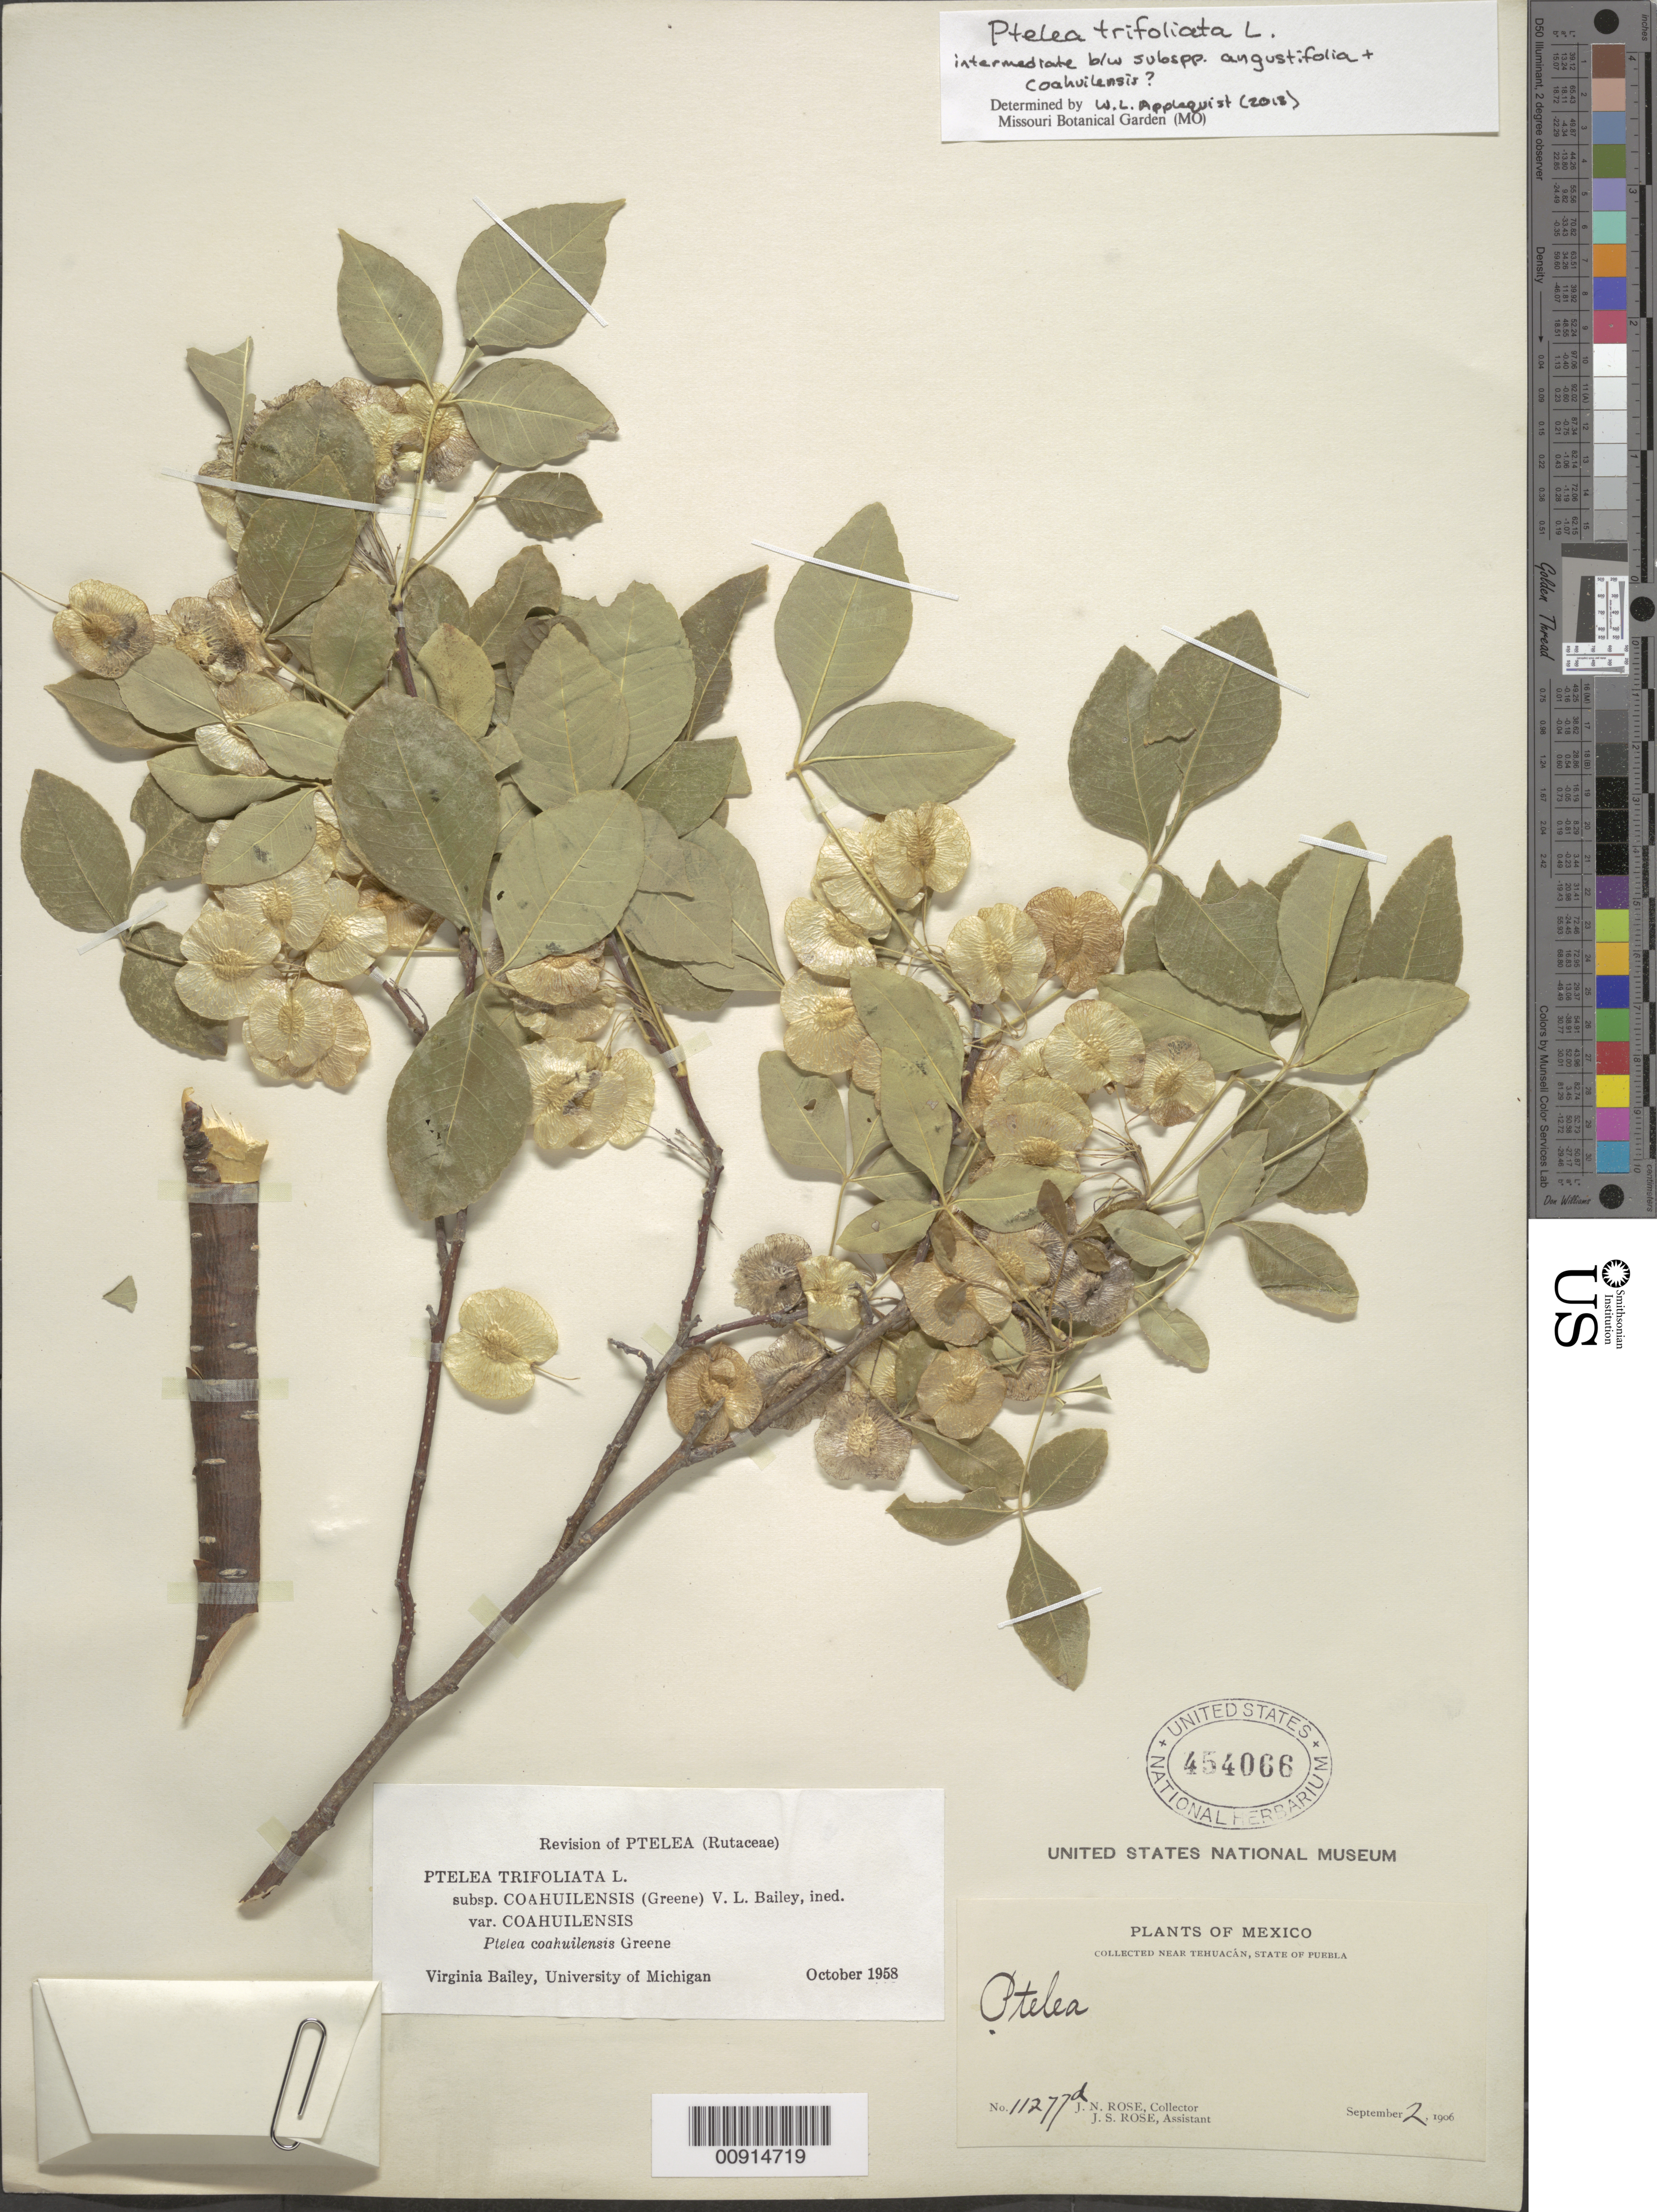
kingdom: Plantae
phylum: Tracheophyta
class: Magnoliopsida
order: Sapindales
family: Rutaceae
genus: Ptelea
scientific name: Ptelea trifoliata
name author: L.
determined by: Applequist, W. L.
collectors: J. N. Rose & J. S. Rose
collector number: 11277 d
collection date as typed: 02 Sep 1906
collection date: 1906-09-02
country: Mexico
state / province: Puebla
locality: Near Tehuacán, State of Puebla.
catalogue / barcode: US 454066